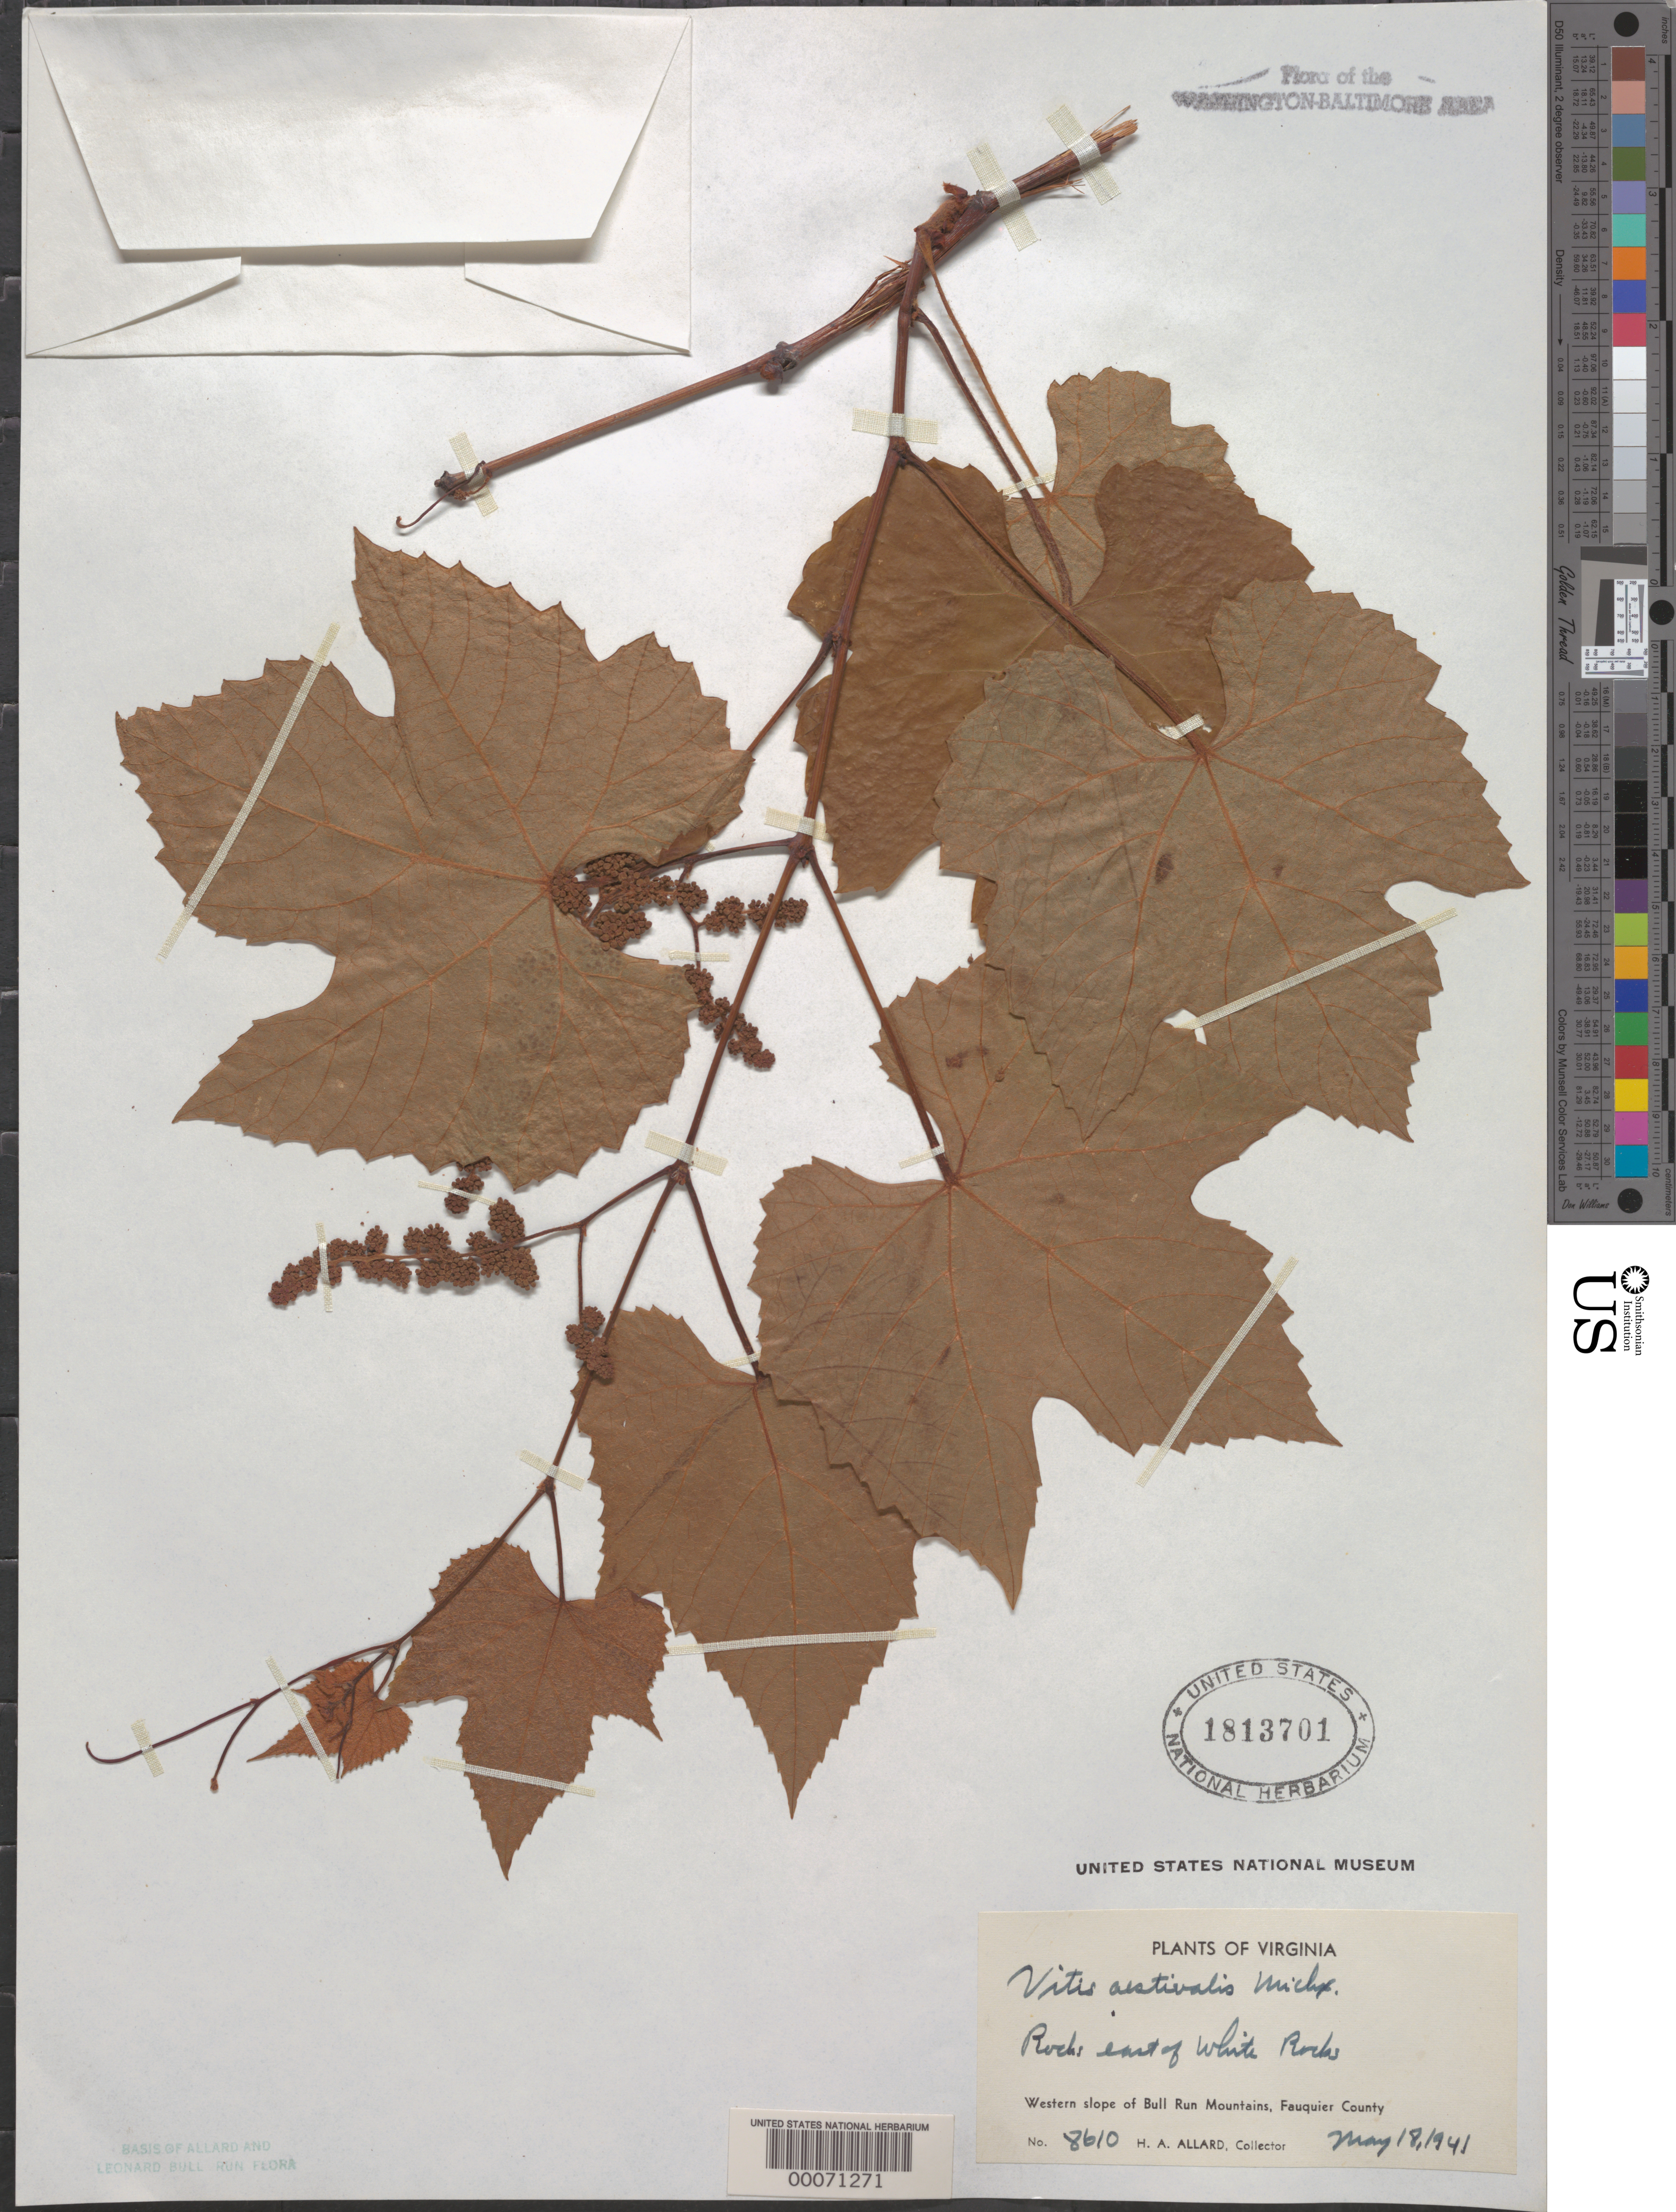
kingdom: Plantae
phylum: Tracheophyta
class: Magnoliopsida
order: Vitales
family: Vitaceae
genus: Vitis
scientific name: Vitis aestivalis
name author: Michx.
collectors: H. A. Allard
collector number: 8610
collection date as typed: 18 May 1941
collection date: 1941-05-18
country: United States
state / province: Virginia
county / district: Fauquier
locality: East of White Rocks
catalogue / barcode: US 1813701